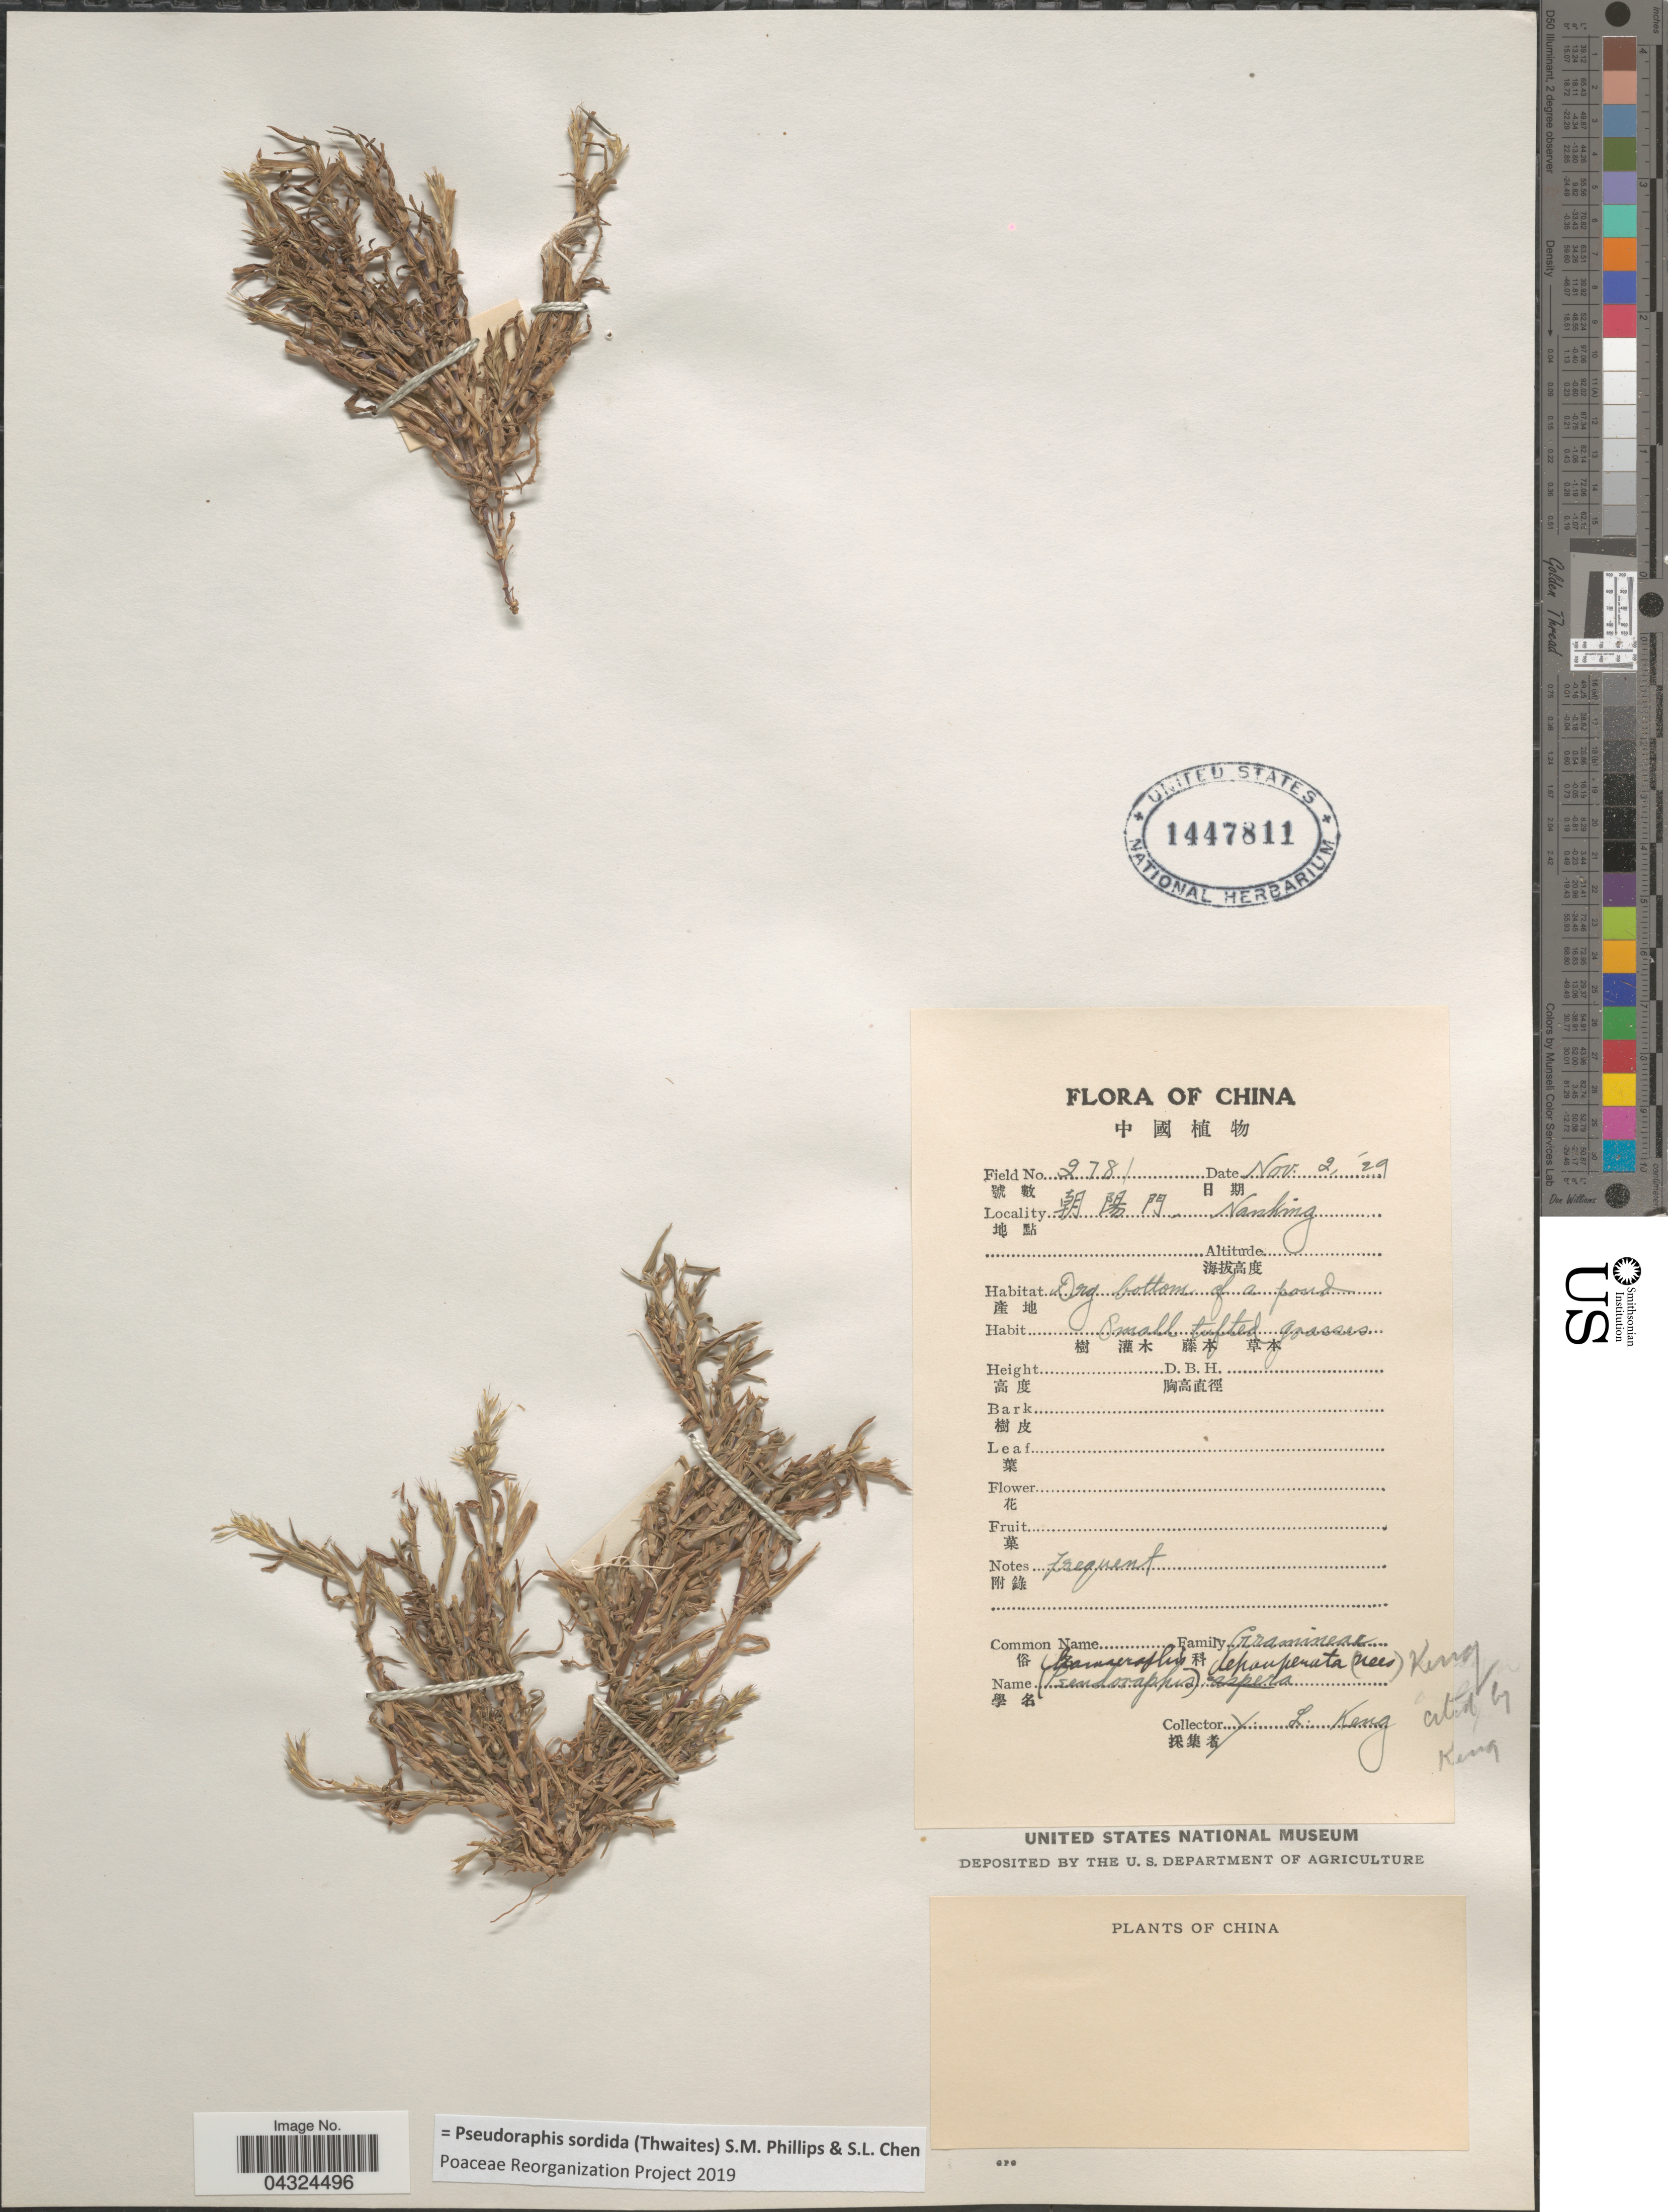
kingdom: Plantae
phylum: Tracheophyta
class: Liliopsida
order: Poales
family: Poaceae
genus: Pseudoraphis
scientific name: Pseudoraphis sordida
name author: (Thwaites) S.M. Phillips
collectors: Y. L. Keng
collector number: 2781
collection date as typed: Transcribed d/m/y: 2/11/29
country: China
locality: X, Nanking.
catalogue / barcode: US 1447811